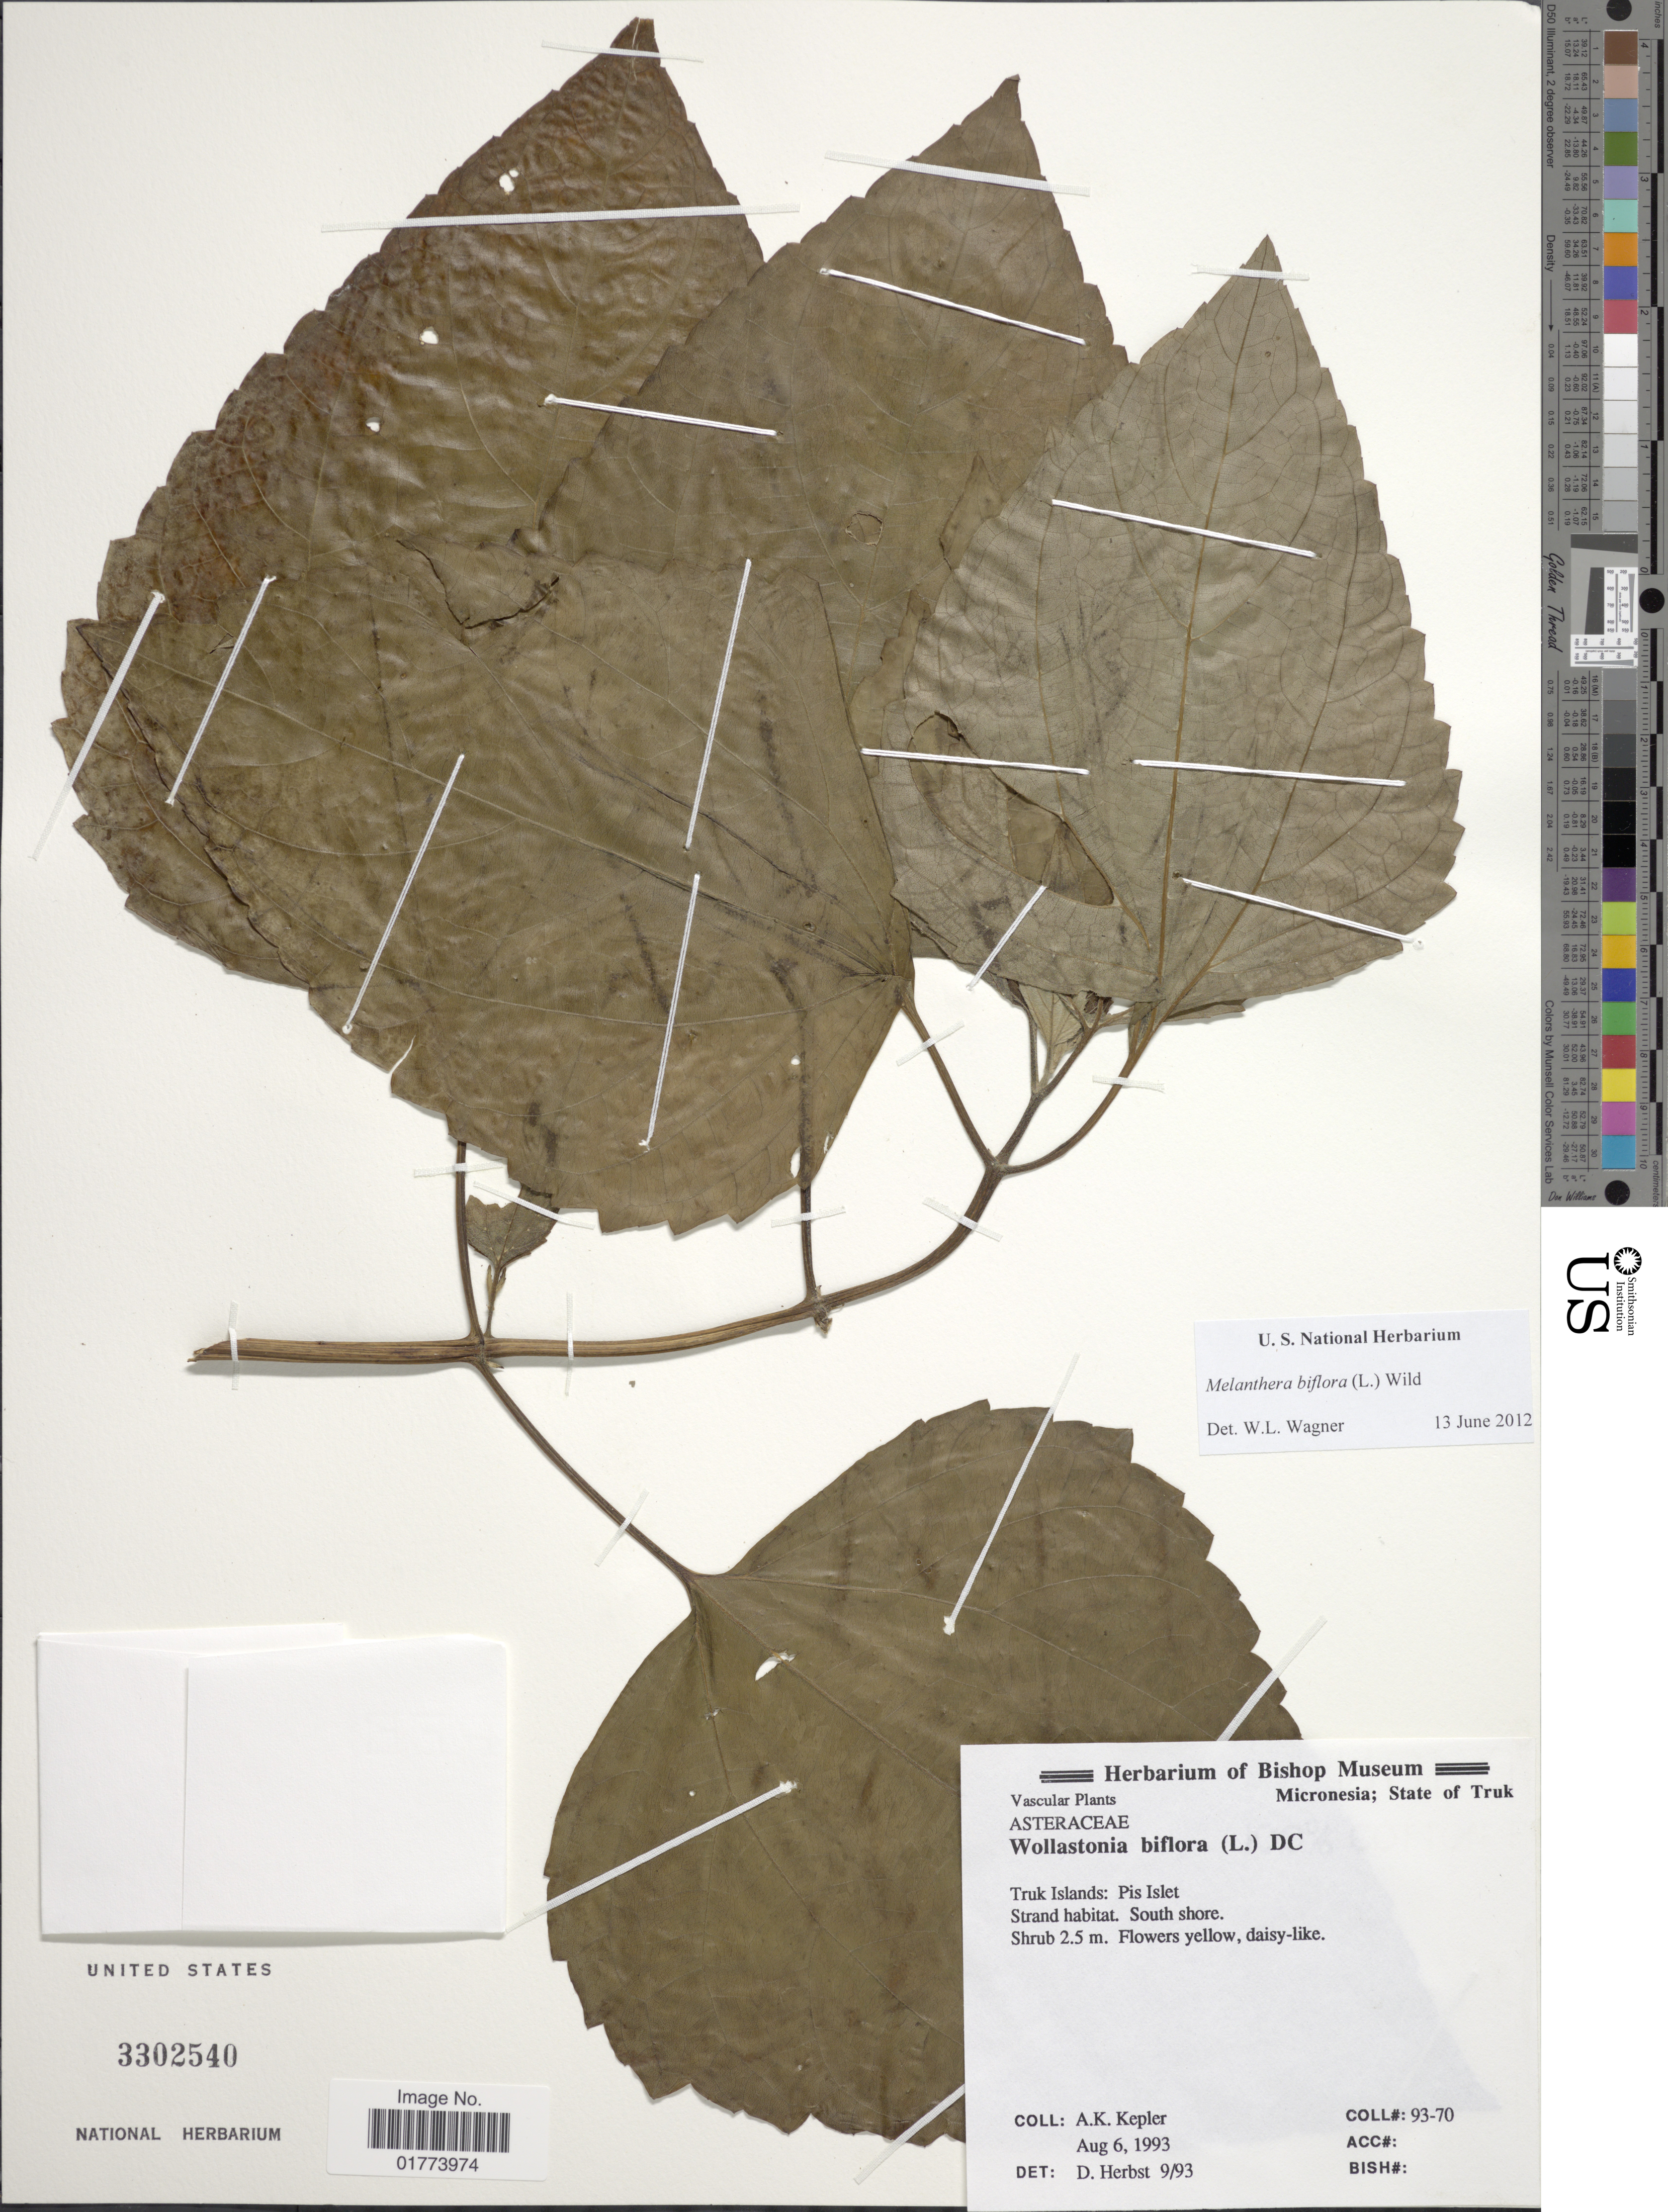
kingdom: Plantae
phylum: Tracheophyta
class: Magnoliopsida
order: Asterales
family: Asteraceae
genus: Wollastonia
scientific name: Wollastonia biflora var. biflora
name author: (L.) DC.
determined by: Wagner, W. L., (BOT), Smithsonian Institution - National Museum of Natural History (UNITED STATES)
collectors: A. K. Kepler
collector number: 93-70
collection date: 1993-08-06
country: Micronesia, Federated States of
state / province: Truk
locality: Truk Islands: Pis Islet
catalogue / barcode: US 3302540